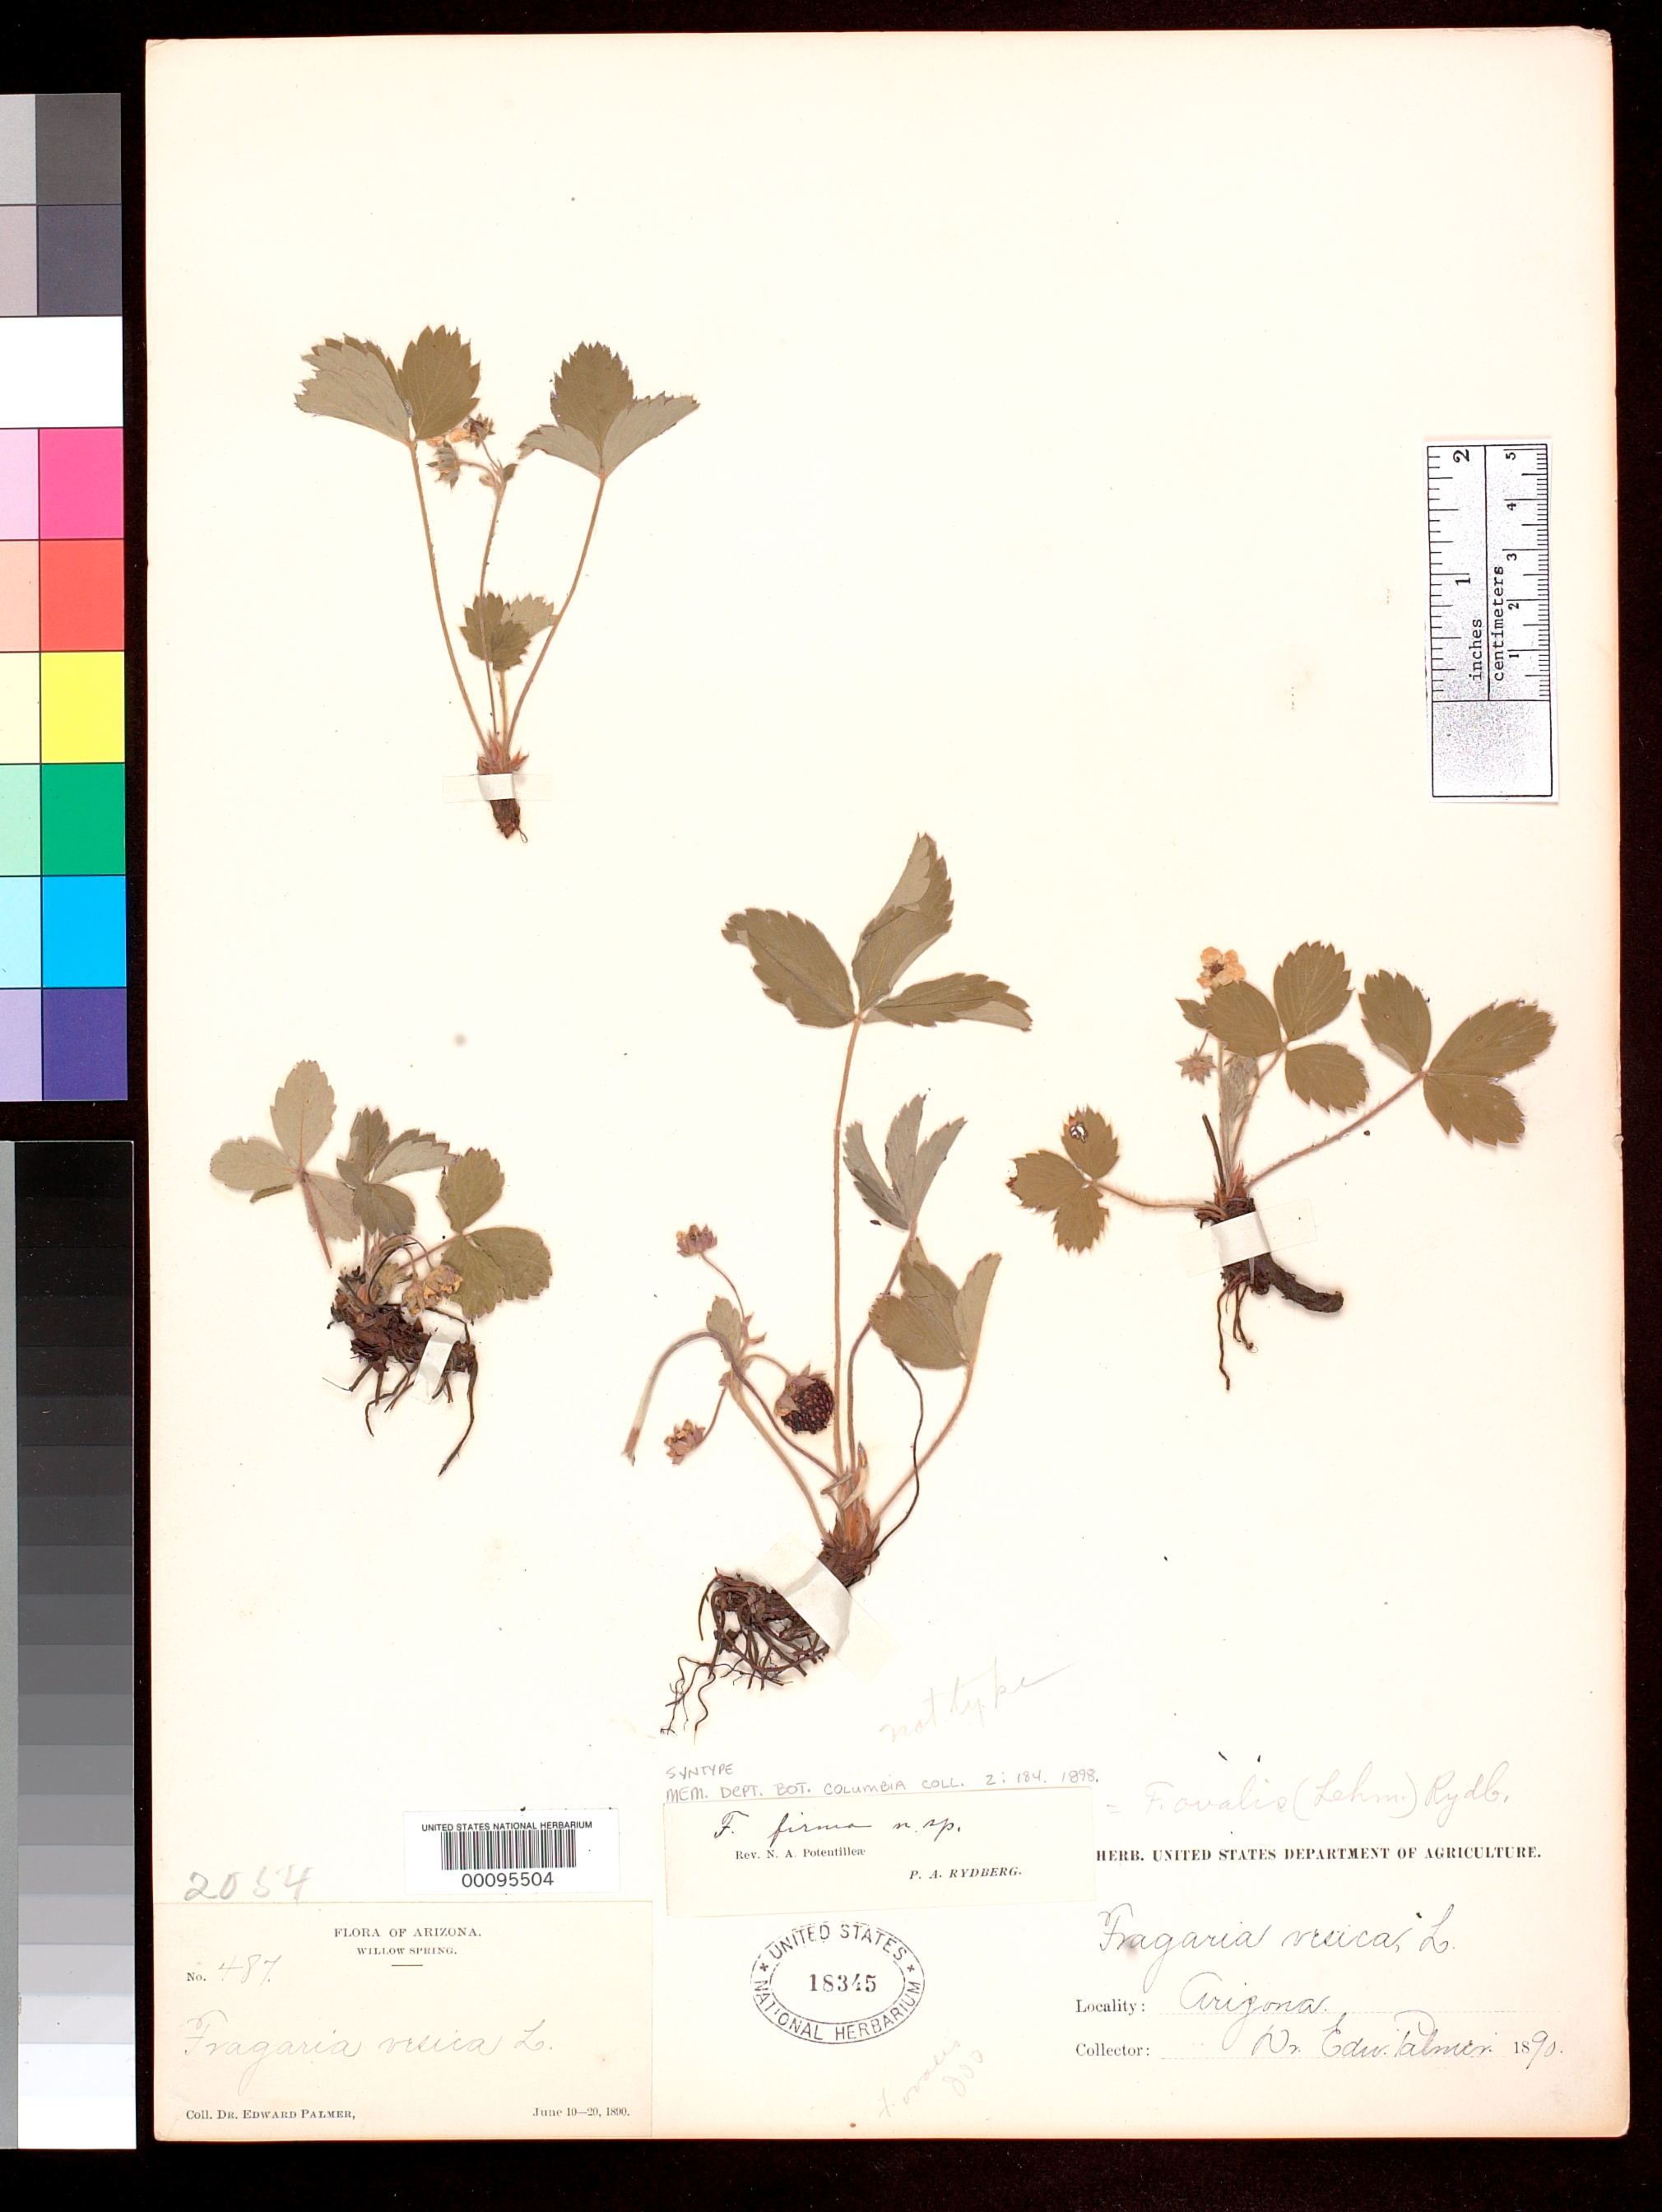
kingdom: Plantae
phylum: Tracheophyta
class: Magnoliopsida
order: Rosales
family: Rosaceae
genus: Fragaria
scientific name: Fragaria firma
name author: Rydb.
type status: Syntype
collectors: E. Palmer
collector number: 487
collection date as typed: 10 Jun 1890 to 20 Jun 1890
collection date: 1890-06-10/1890-06-20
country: United States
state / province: Arizona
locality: Willow Spring.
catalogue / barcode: US 18345